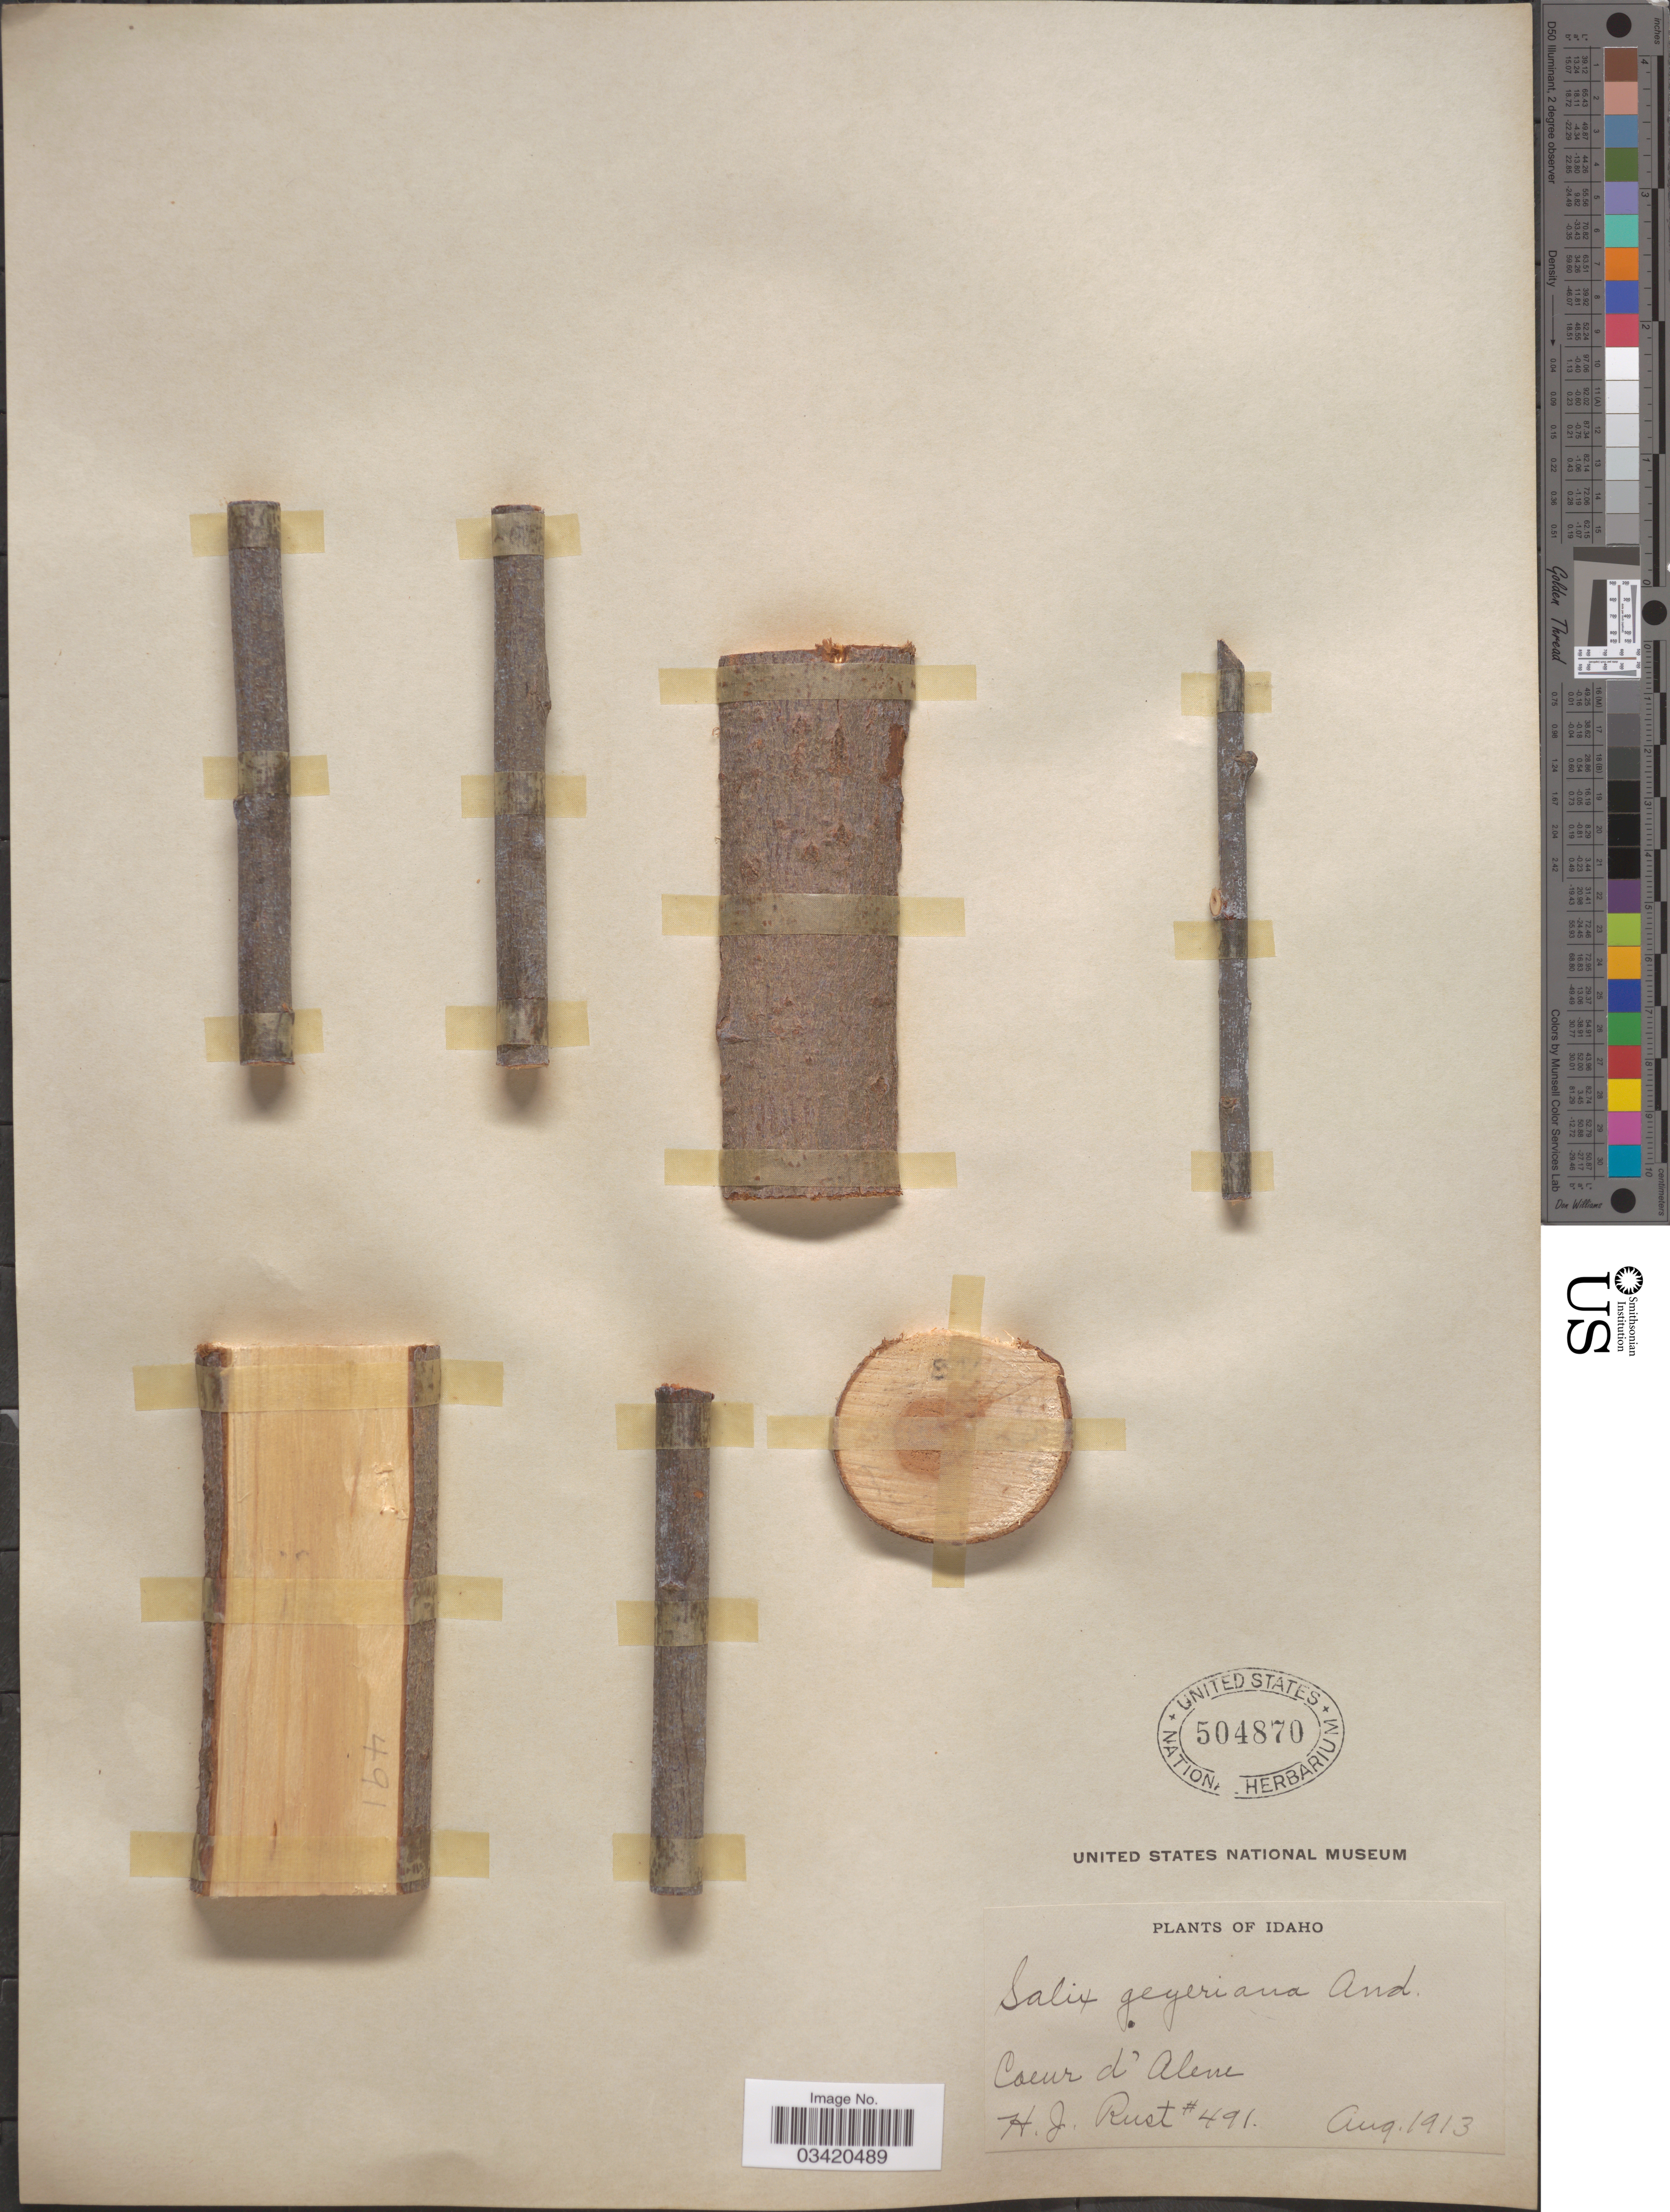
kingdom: Plantae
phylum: Tracheophyta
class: Magnoliopsida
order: Malpighiales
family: Salicaceae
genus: Salix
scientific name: Salix geyeriana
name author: Andersson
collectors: H. J. Rust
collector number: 491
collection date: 1913-08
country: United States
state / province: Idaho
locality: Coeur d'Alene.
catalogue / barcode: US 504870